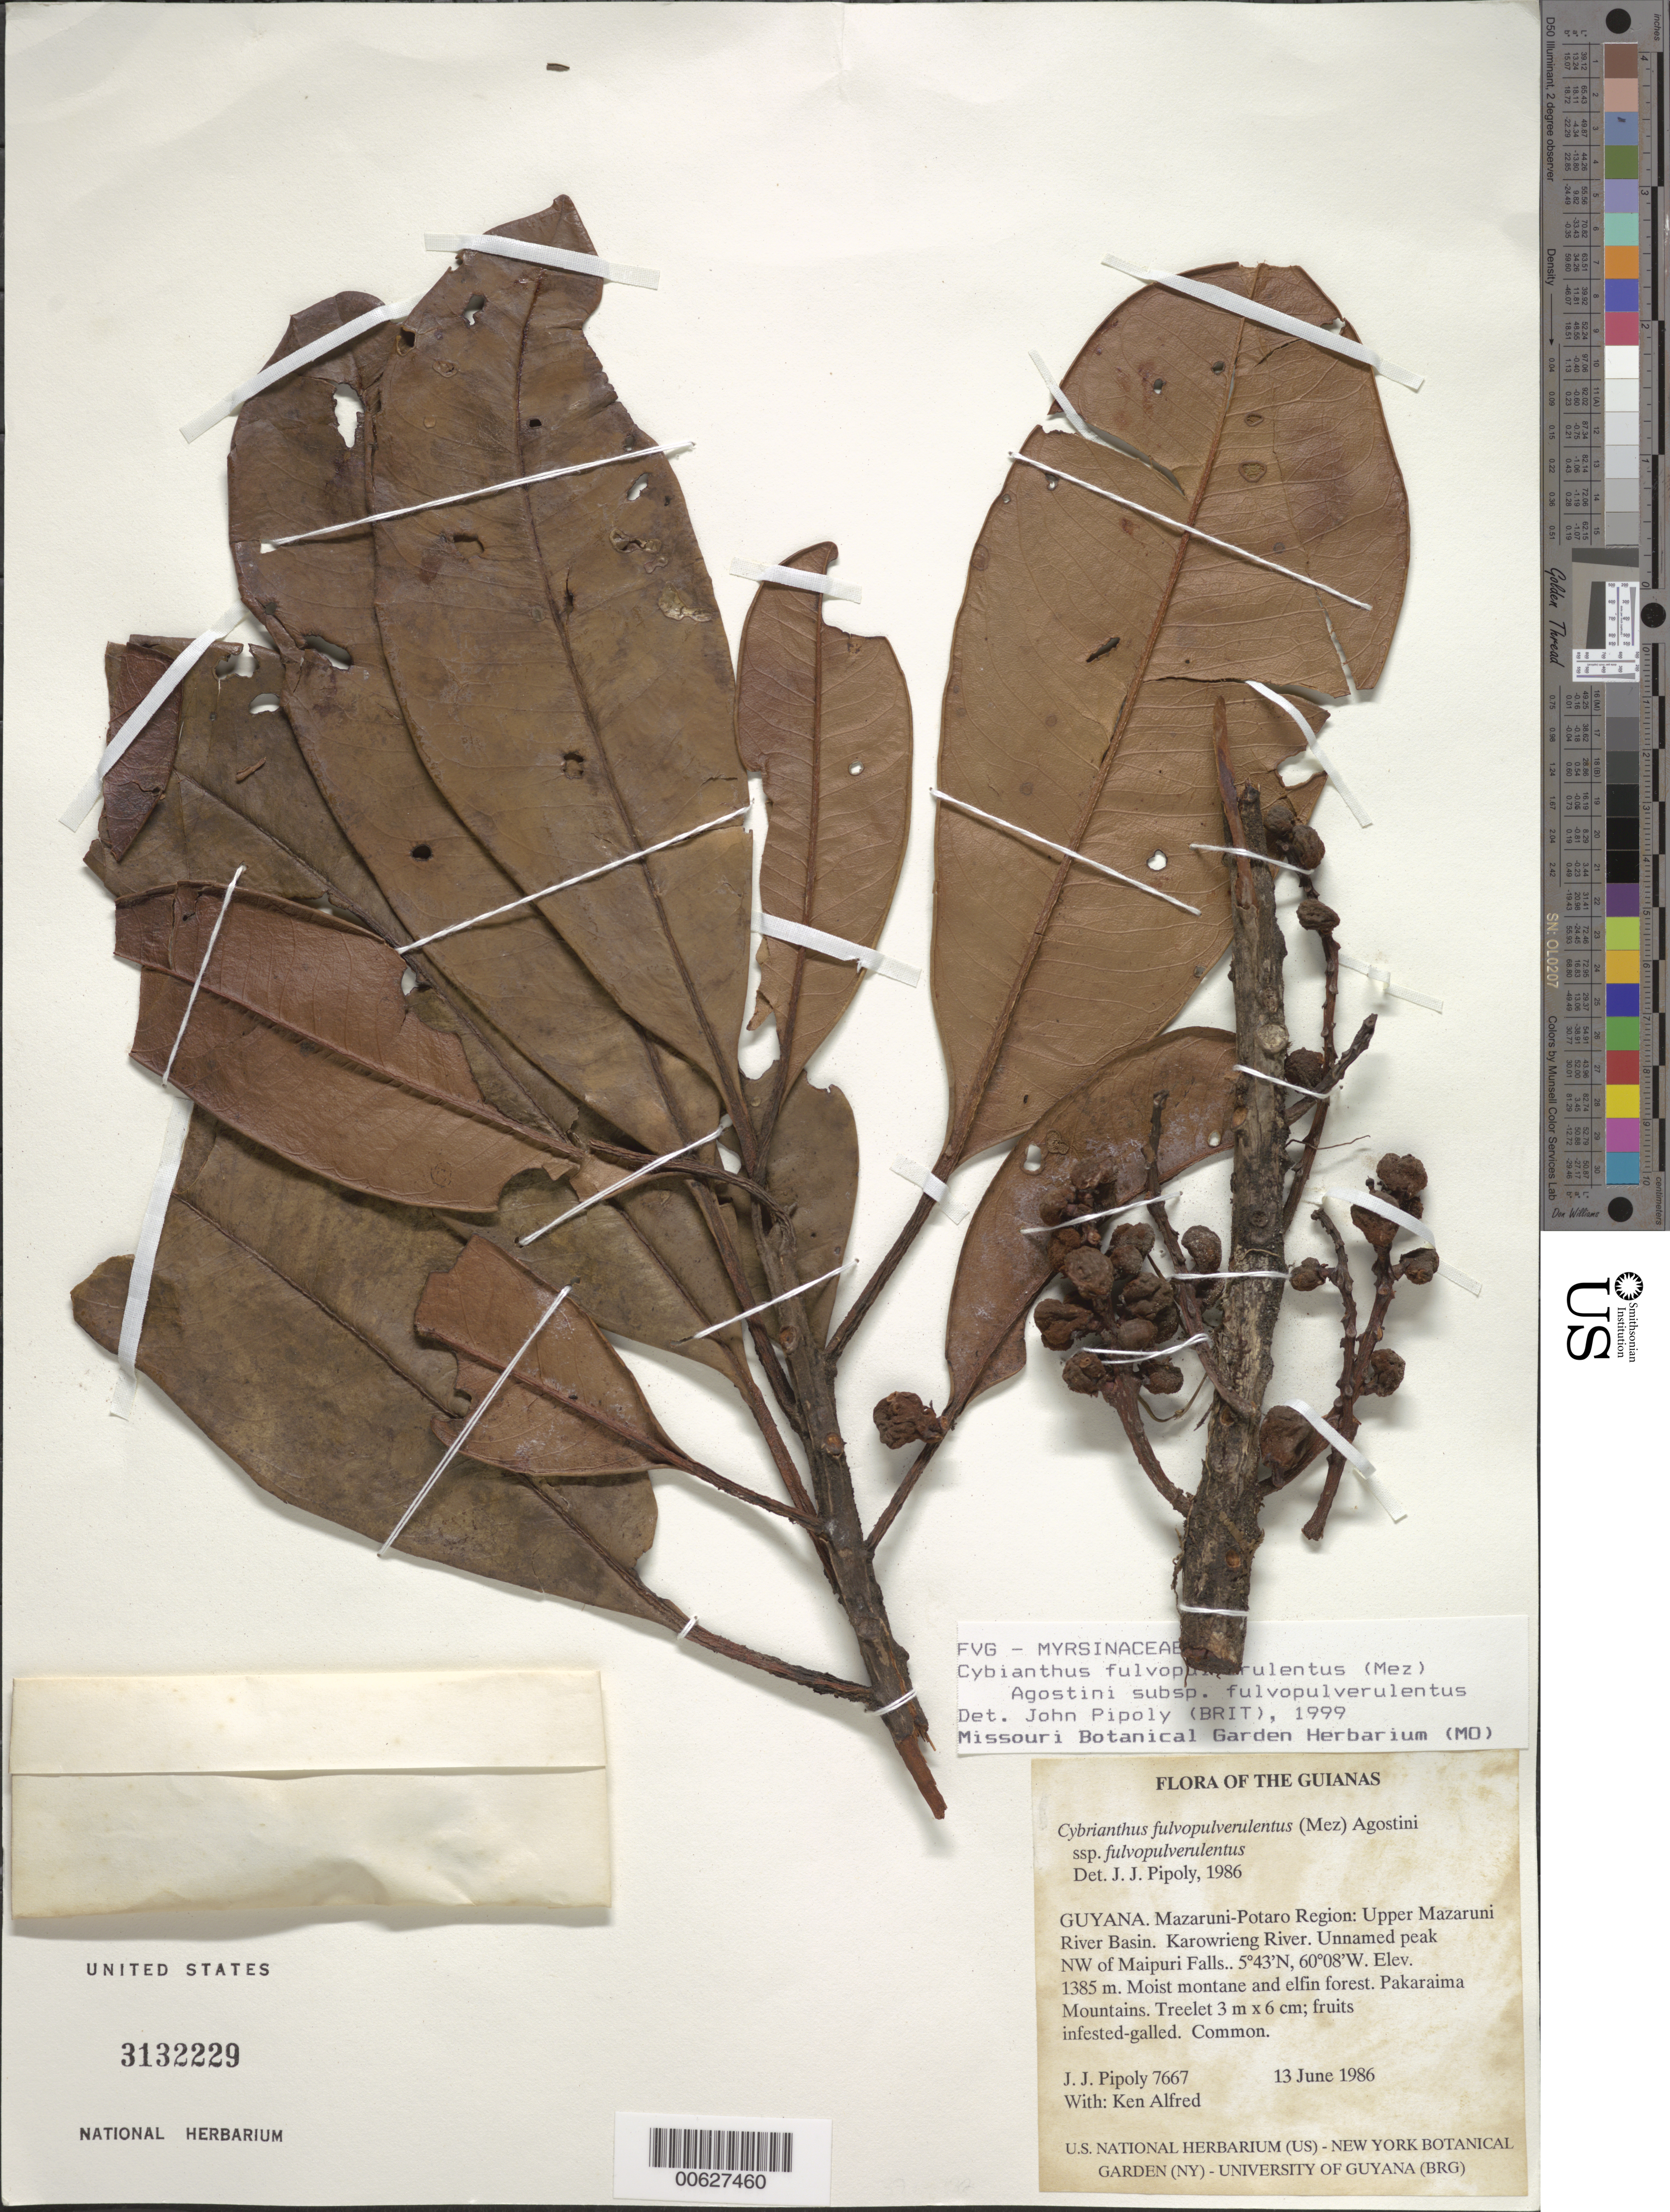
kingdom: Plantae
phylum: Tracheophyta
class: Magnoliopsida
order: Ericales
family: Primulaceae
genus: Cybianthus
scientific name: Cybianthus fulvopulverulentus subsp. fulvopulverulentus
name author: (Mez) G. Agostini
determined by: Pipoly, J. J., III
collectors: J. J. Pipoly & K. Alfred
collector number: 7667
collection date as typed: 13 June 1986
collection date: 1986-06-13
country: Guyana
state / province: Cuyuni-Mazaruni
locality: Pakaraima Mts. Upper Mazaruni River Basin. Karowrieng River. Unnamed peak NW of Maipuri Falls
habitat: Moist montane and elfin forest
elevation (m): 1385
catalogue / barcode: US 3132229